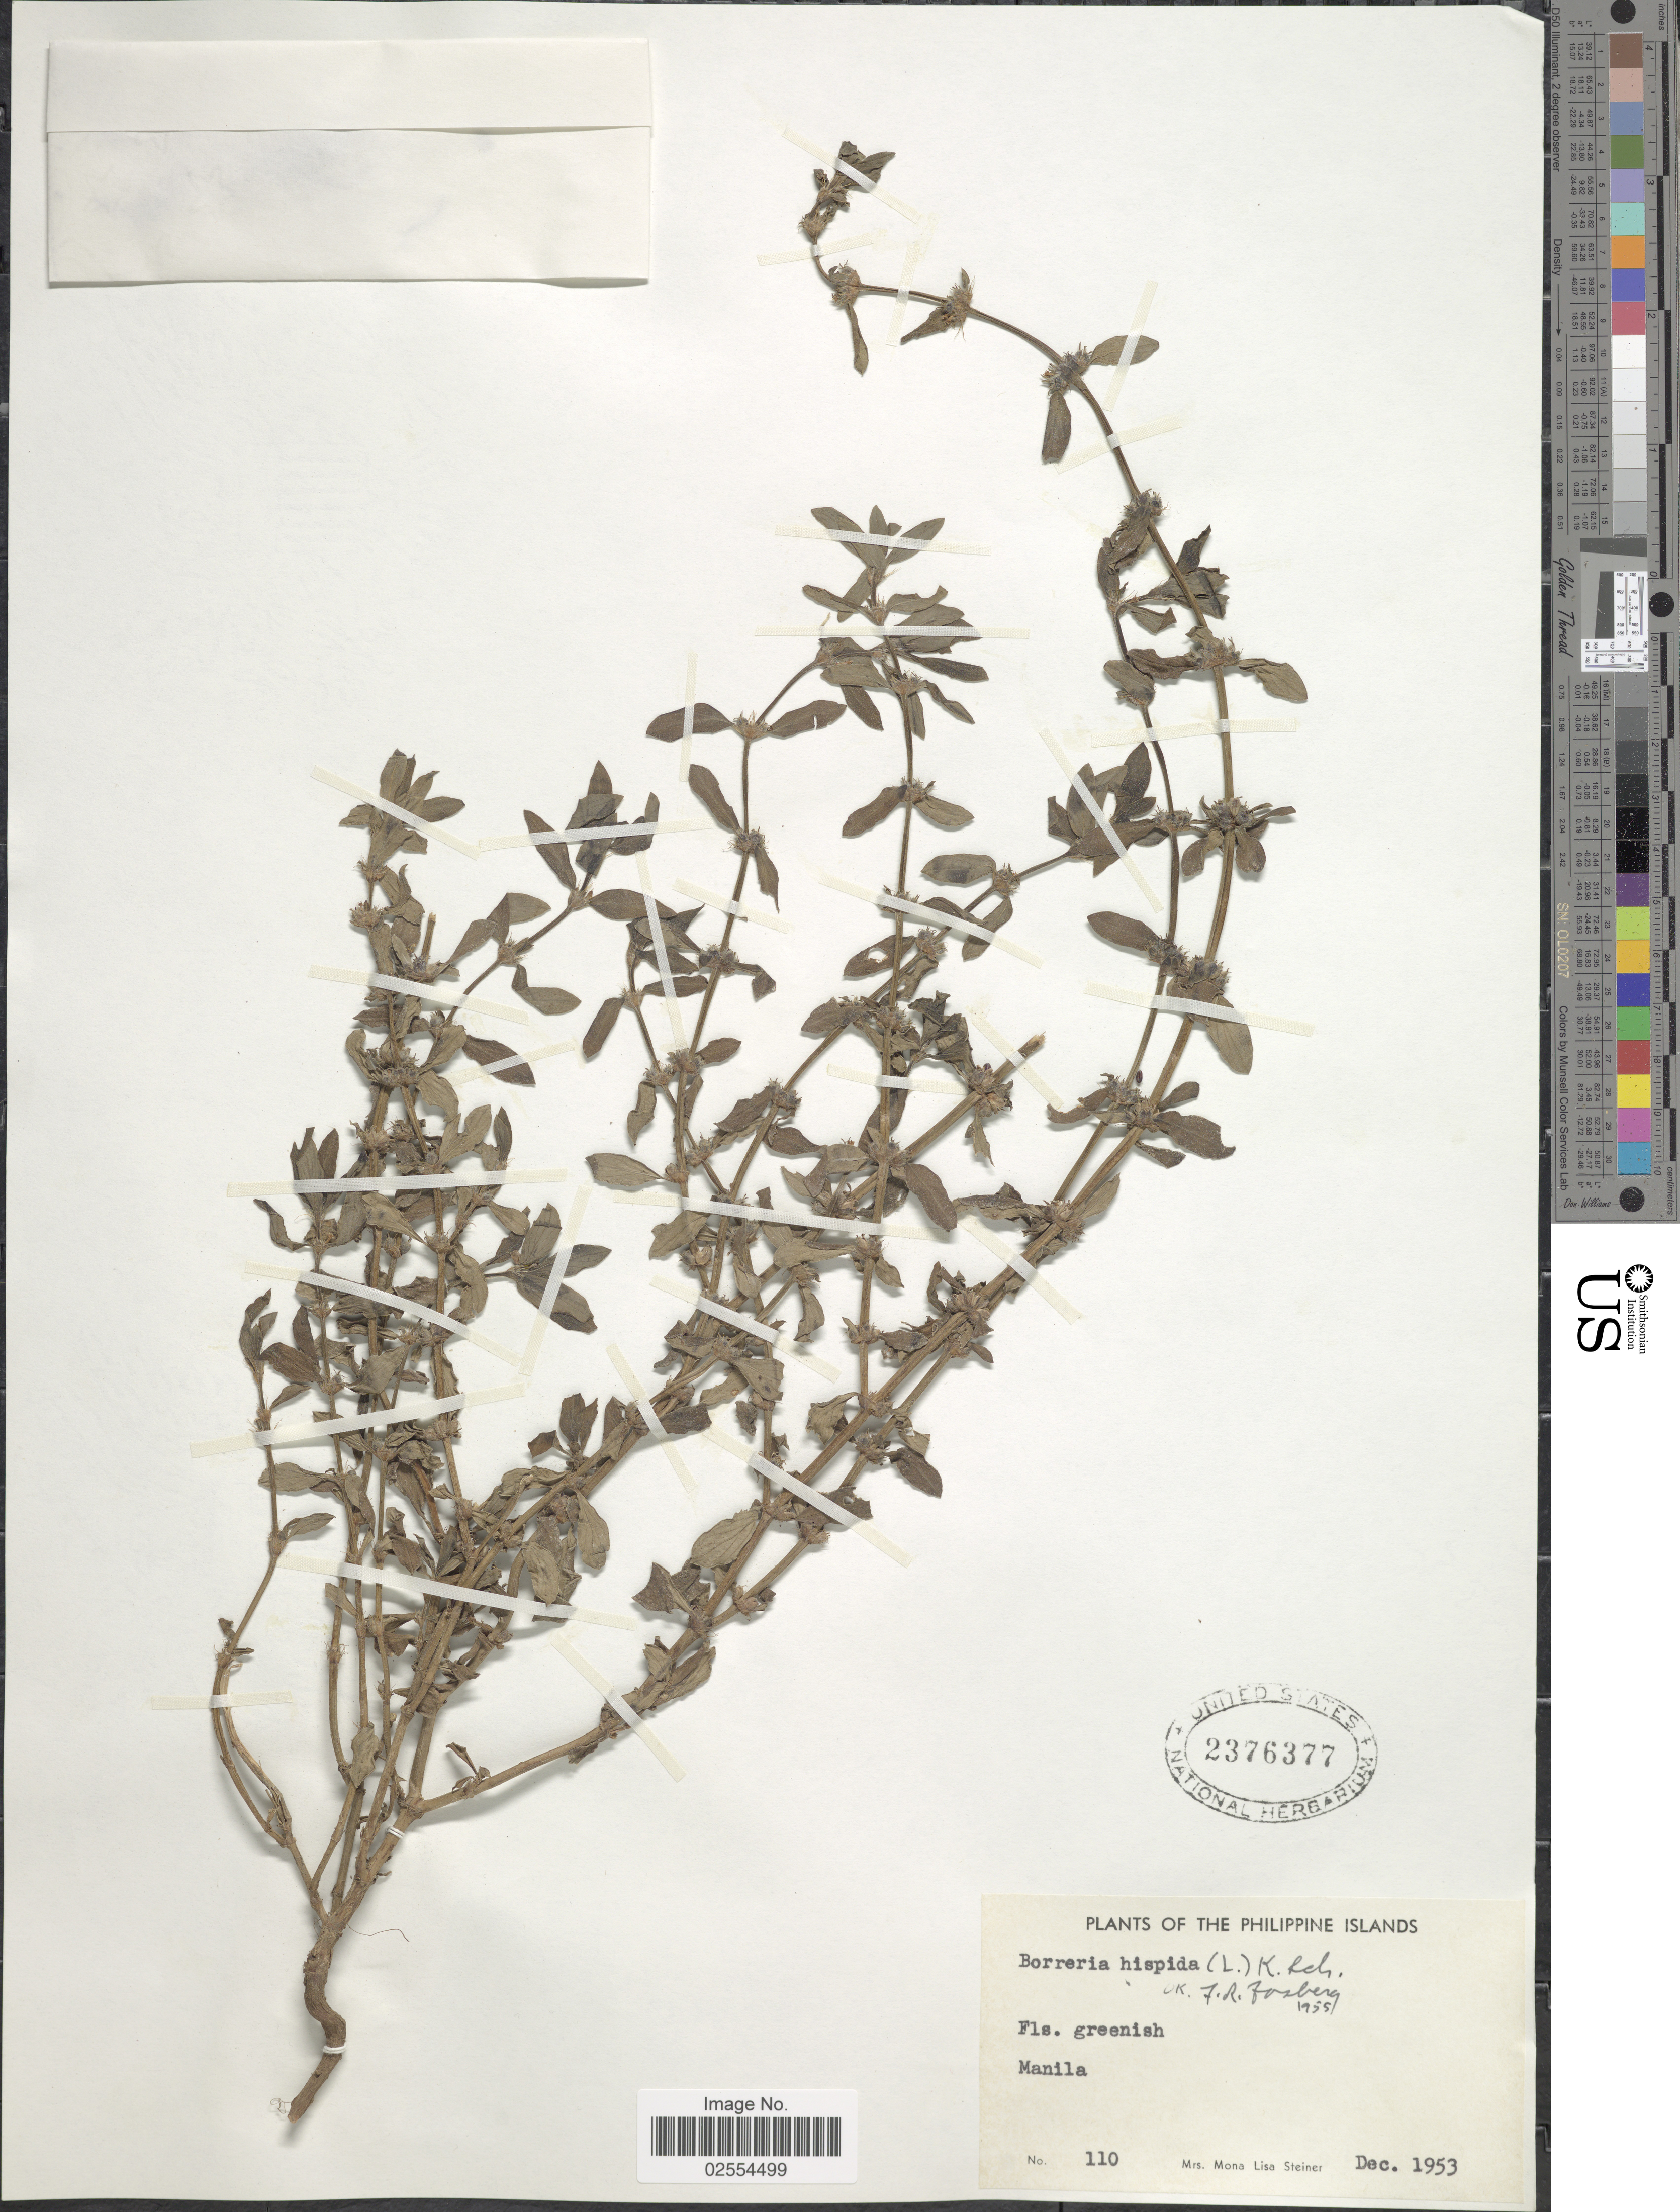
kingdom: Plantae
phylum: Tracheophyta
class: Magnoliopsida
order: Gentianales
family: Rubiaceae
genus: Spermacoce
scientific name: Spermacoce hispida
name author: L.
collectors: M. Steiner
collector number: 110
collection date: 1953-12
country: Philippines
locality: Philippine Islands, Manila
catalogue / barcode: US 2376377